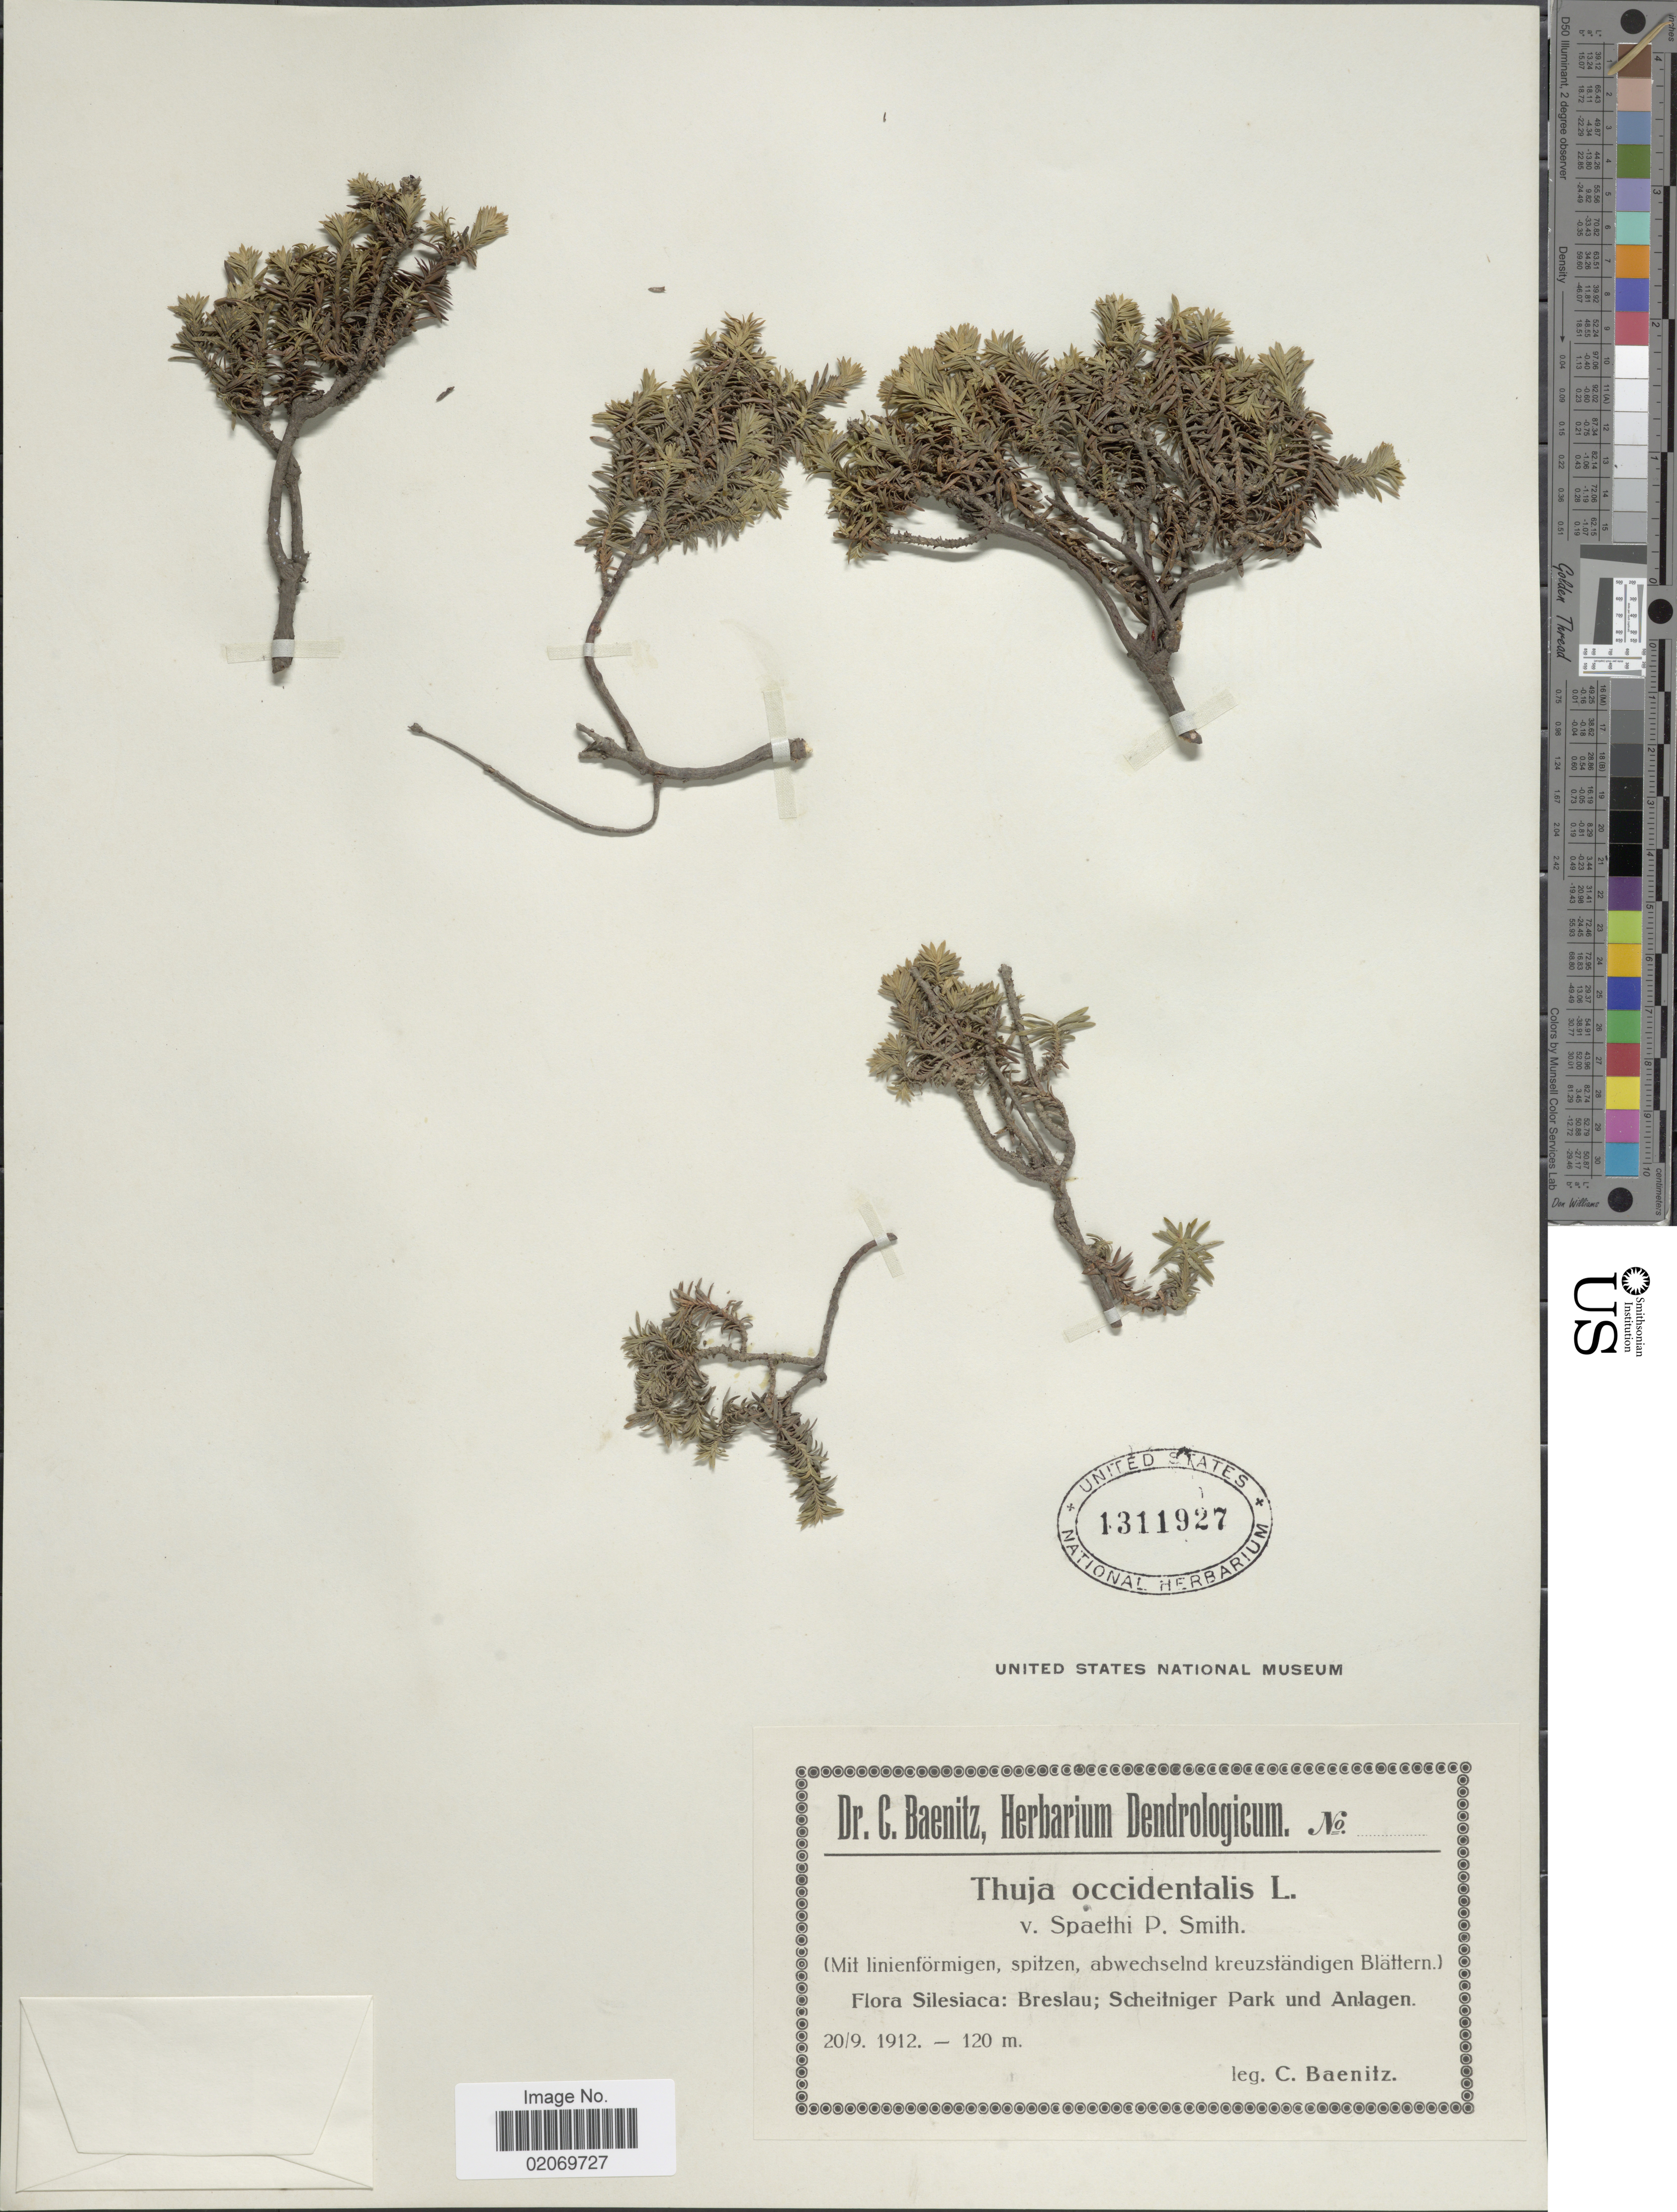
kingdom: Plantae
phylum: Tracheophyta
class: Pinopsida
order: Pinales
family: Cupressaceae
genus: Thuja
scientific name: Thuja occidentalis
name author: L.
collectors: C. G. Baenitz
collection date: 1912-09-20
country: Poland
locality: Silesiaca: Breslau; Scheitniger Park und Anlagen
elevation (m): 120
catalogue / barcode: US 1311927